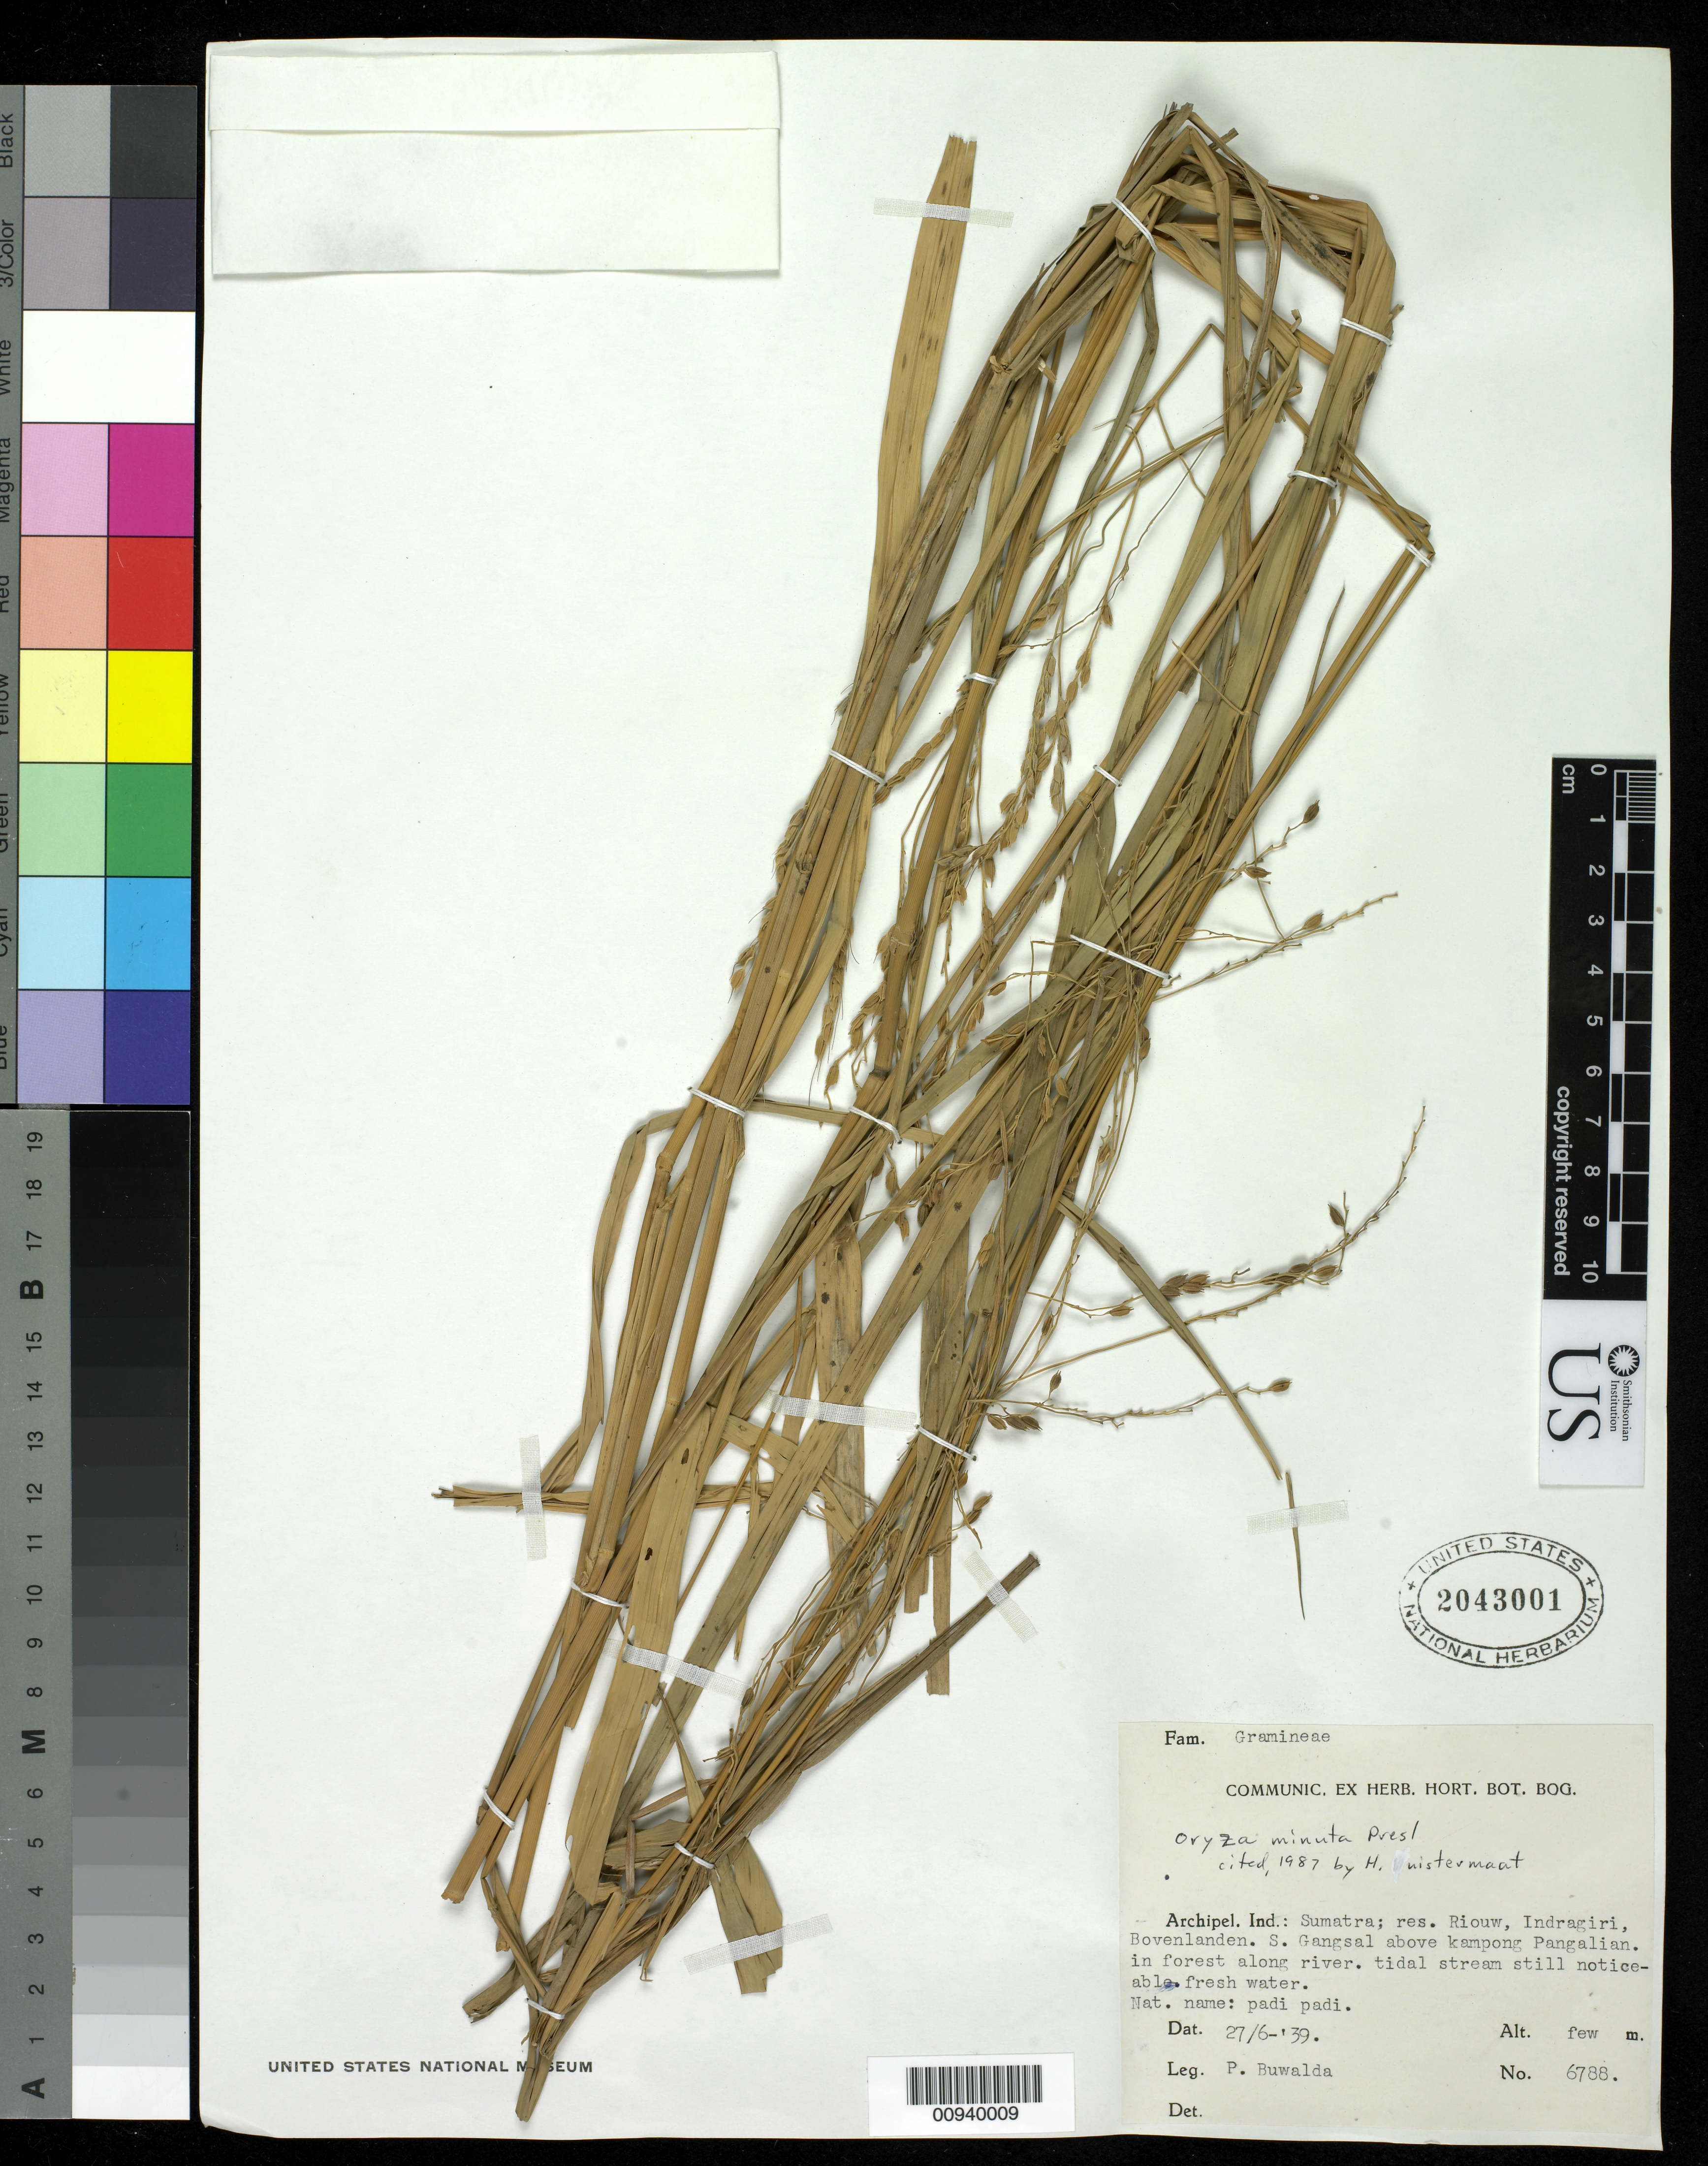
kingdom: Plantae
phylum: Tracheophyta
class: Liliopsida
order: Poales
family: Poaceae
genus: Oryza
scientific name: Oryza minuta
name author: J. Presl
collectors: P. Buwalda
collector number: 6788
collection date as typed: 27 Jun 1939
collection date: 1939-06-27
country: Indonesia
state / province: Sumatra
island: Sumatra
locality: Riouw, Indragiri, Bovenlanden. S. Gangsal above kampong Pangalian in forest along river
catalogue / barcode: US 2043001